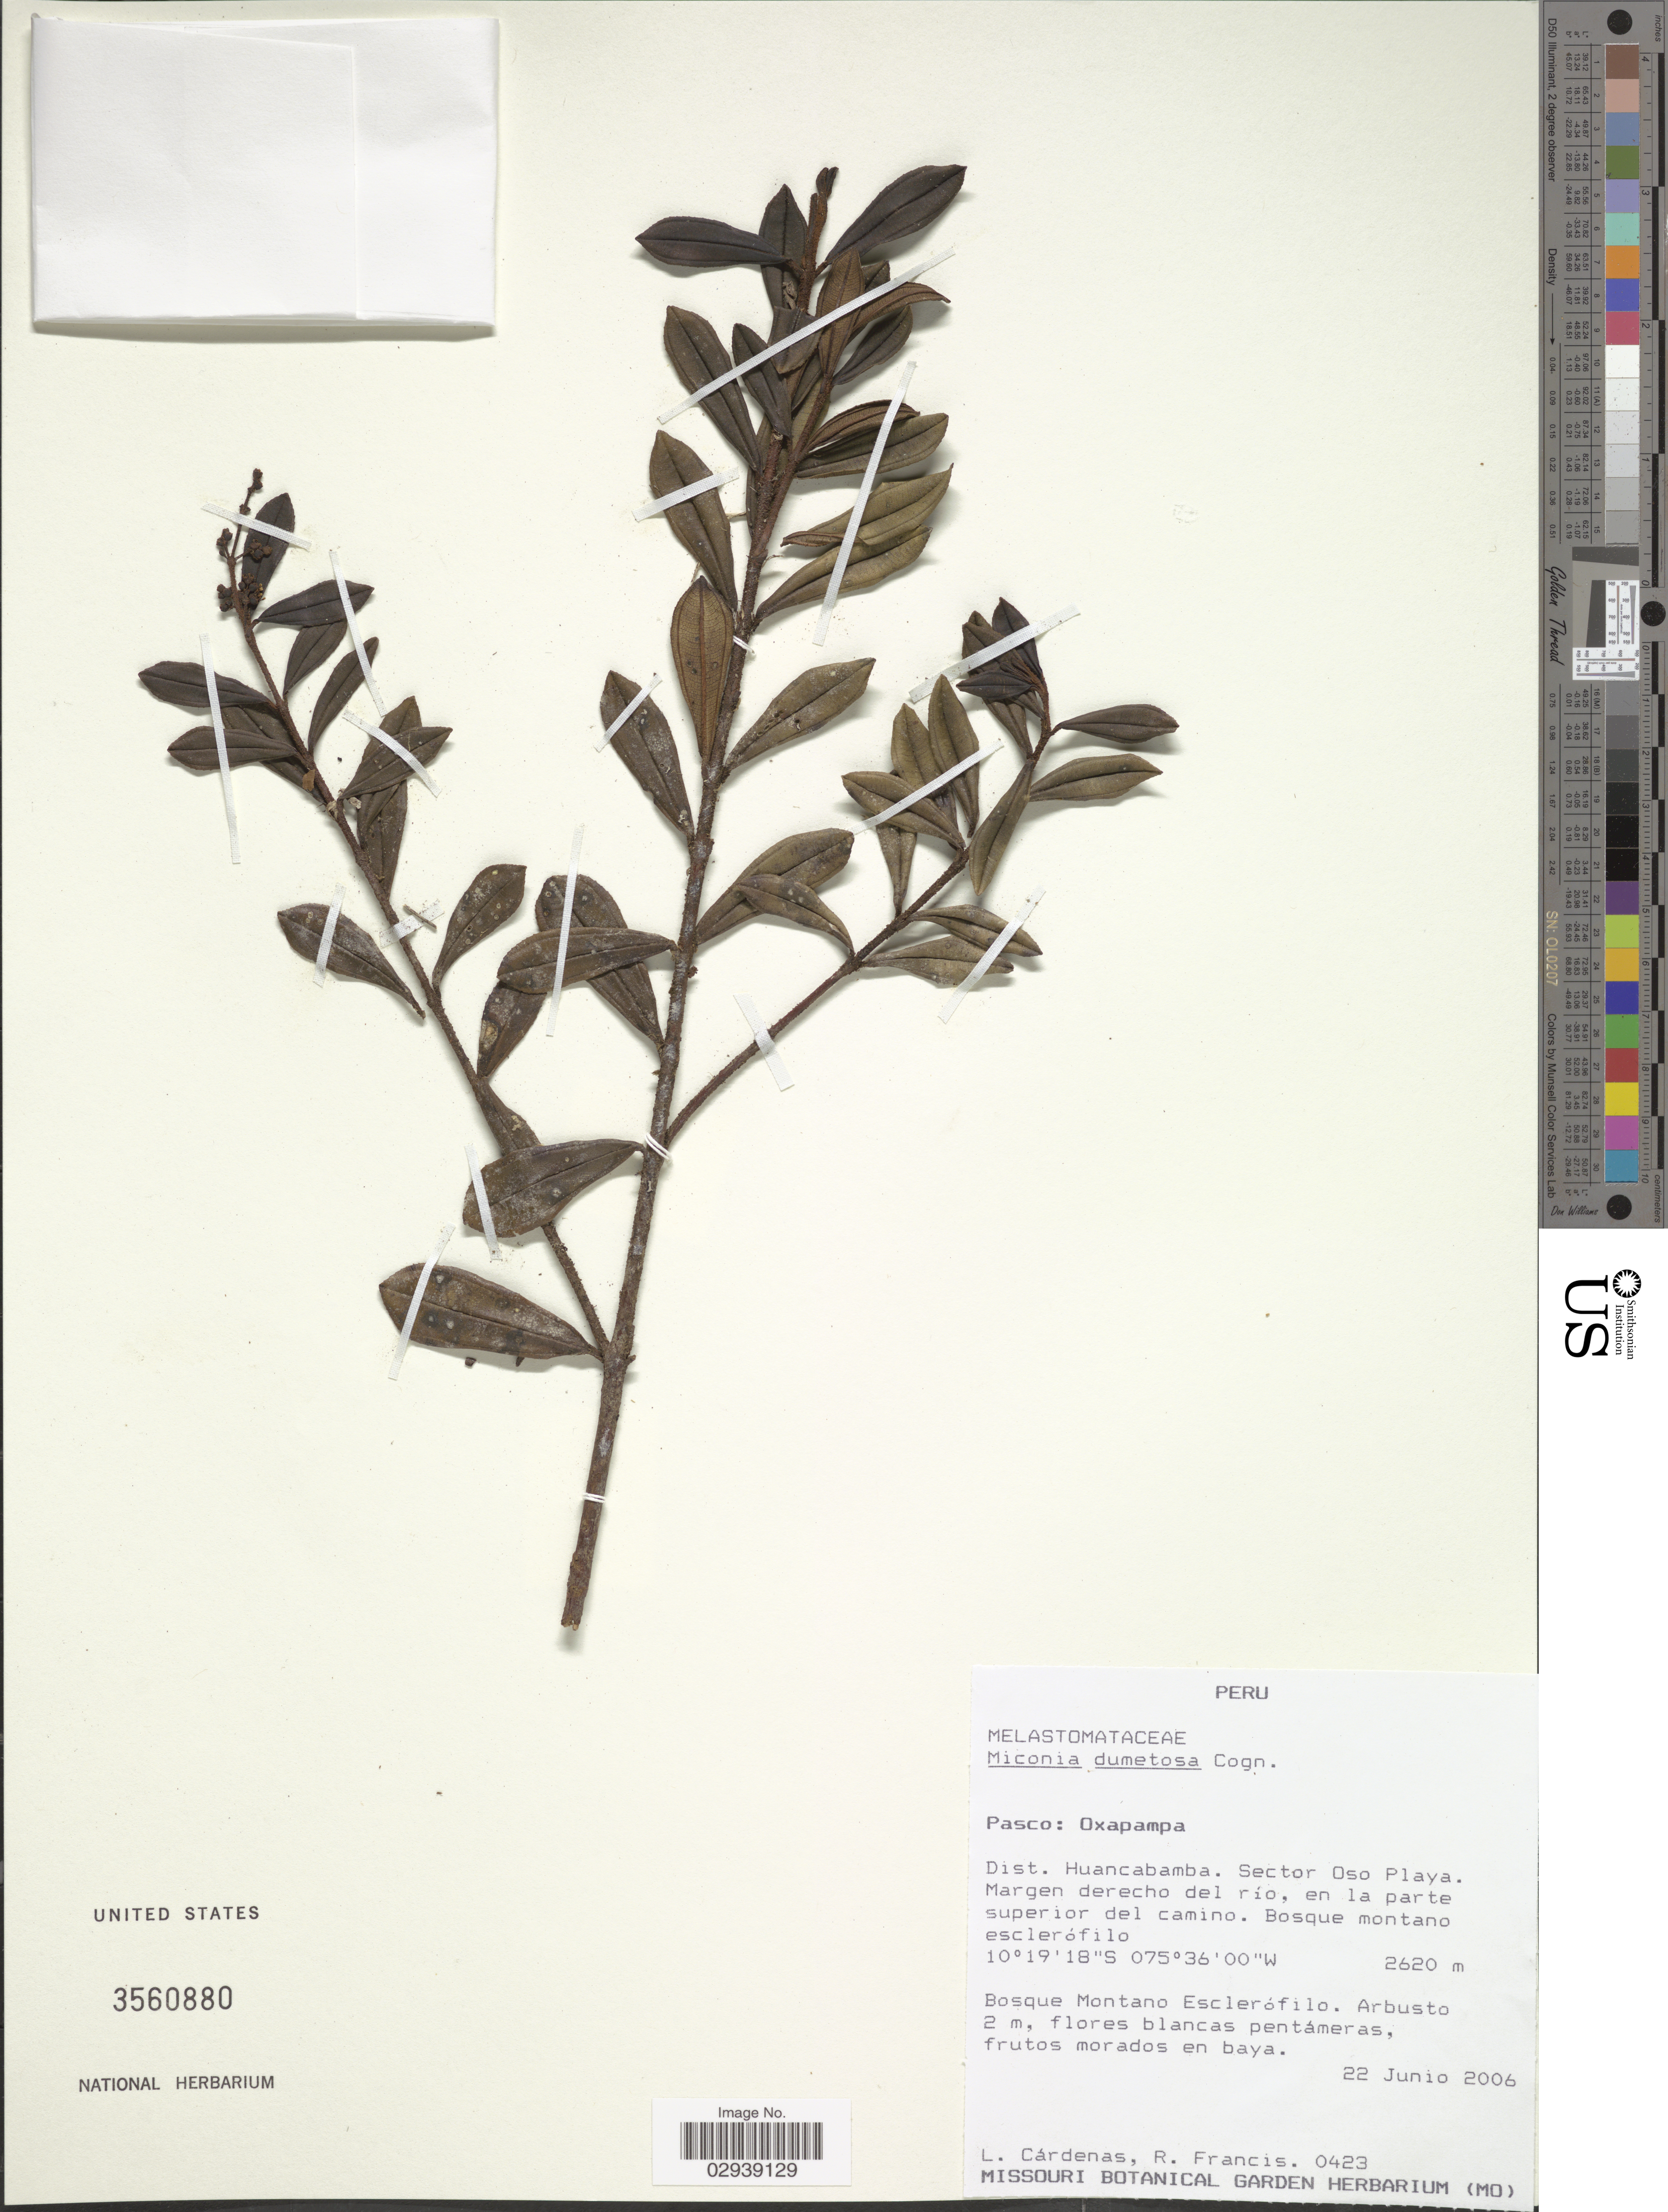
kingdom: Plantae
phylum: Tracheophyta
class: Magnoliopsida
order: Myrtales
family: Melastomataceae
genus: Miconia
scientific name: Miconia dumetosa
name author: Cogn.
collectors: L. Cárdenas & R. Francis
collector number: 0423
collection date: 2006-06-22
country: Peru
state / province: Pasco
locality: Oxapampa. Dist. Huancabamba. Sector Oso Playa. Margen derecho del río, en la parte superior del camino.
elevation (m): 2620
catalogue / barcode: US 3560880